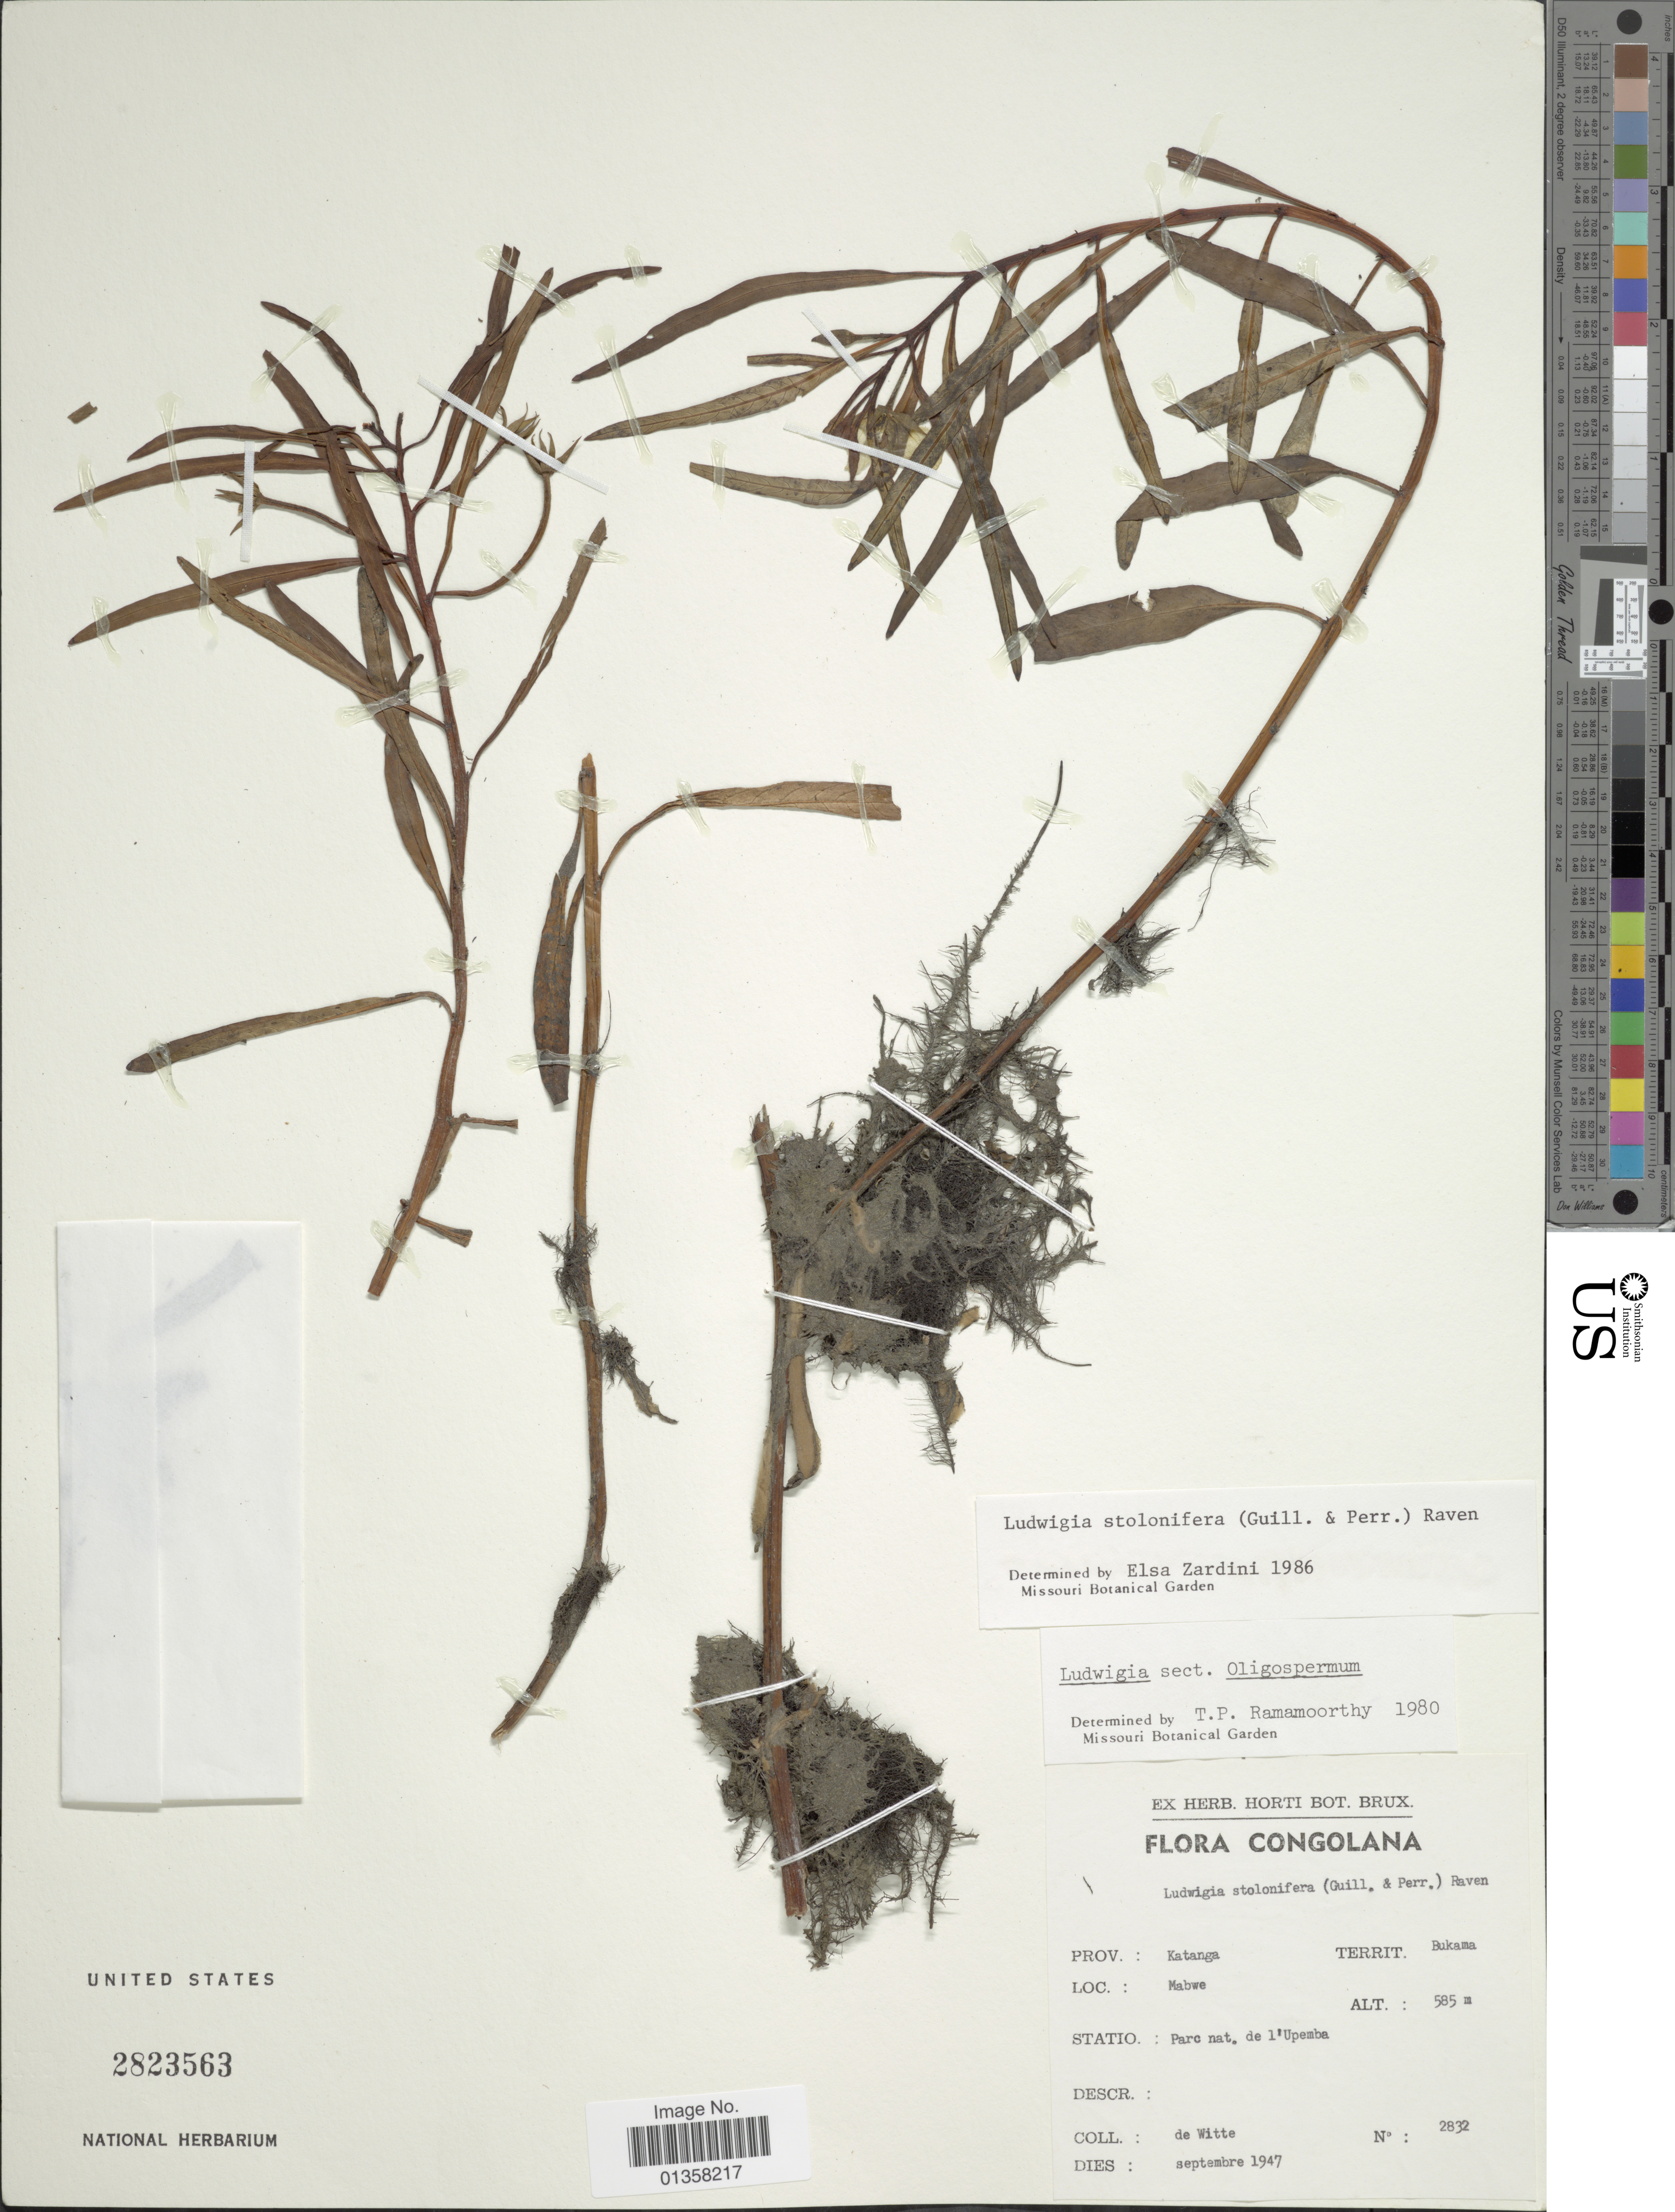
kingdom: Plantae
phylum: Tracheophyta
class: Magnoliopsida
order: Myrtales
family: Onagraceae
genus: Ludwigia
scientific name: Ludwigia stolonifera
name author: (Guill. & Perr.) P.H. Raven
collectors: -. de Witte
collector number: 2832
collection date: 1947-09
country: Congo, Democratic Republic of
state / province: Haut-Lomami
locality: Congolana, Territ. Bukama, Mabwe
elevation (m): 585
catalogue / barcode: US 2823563